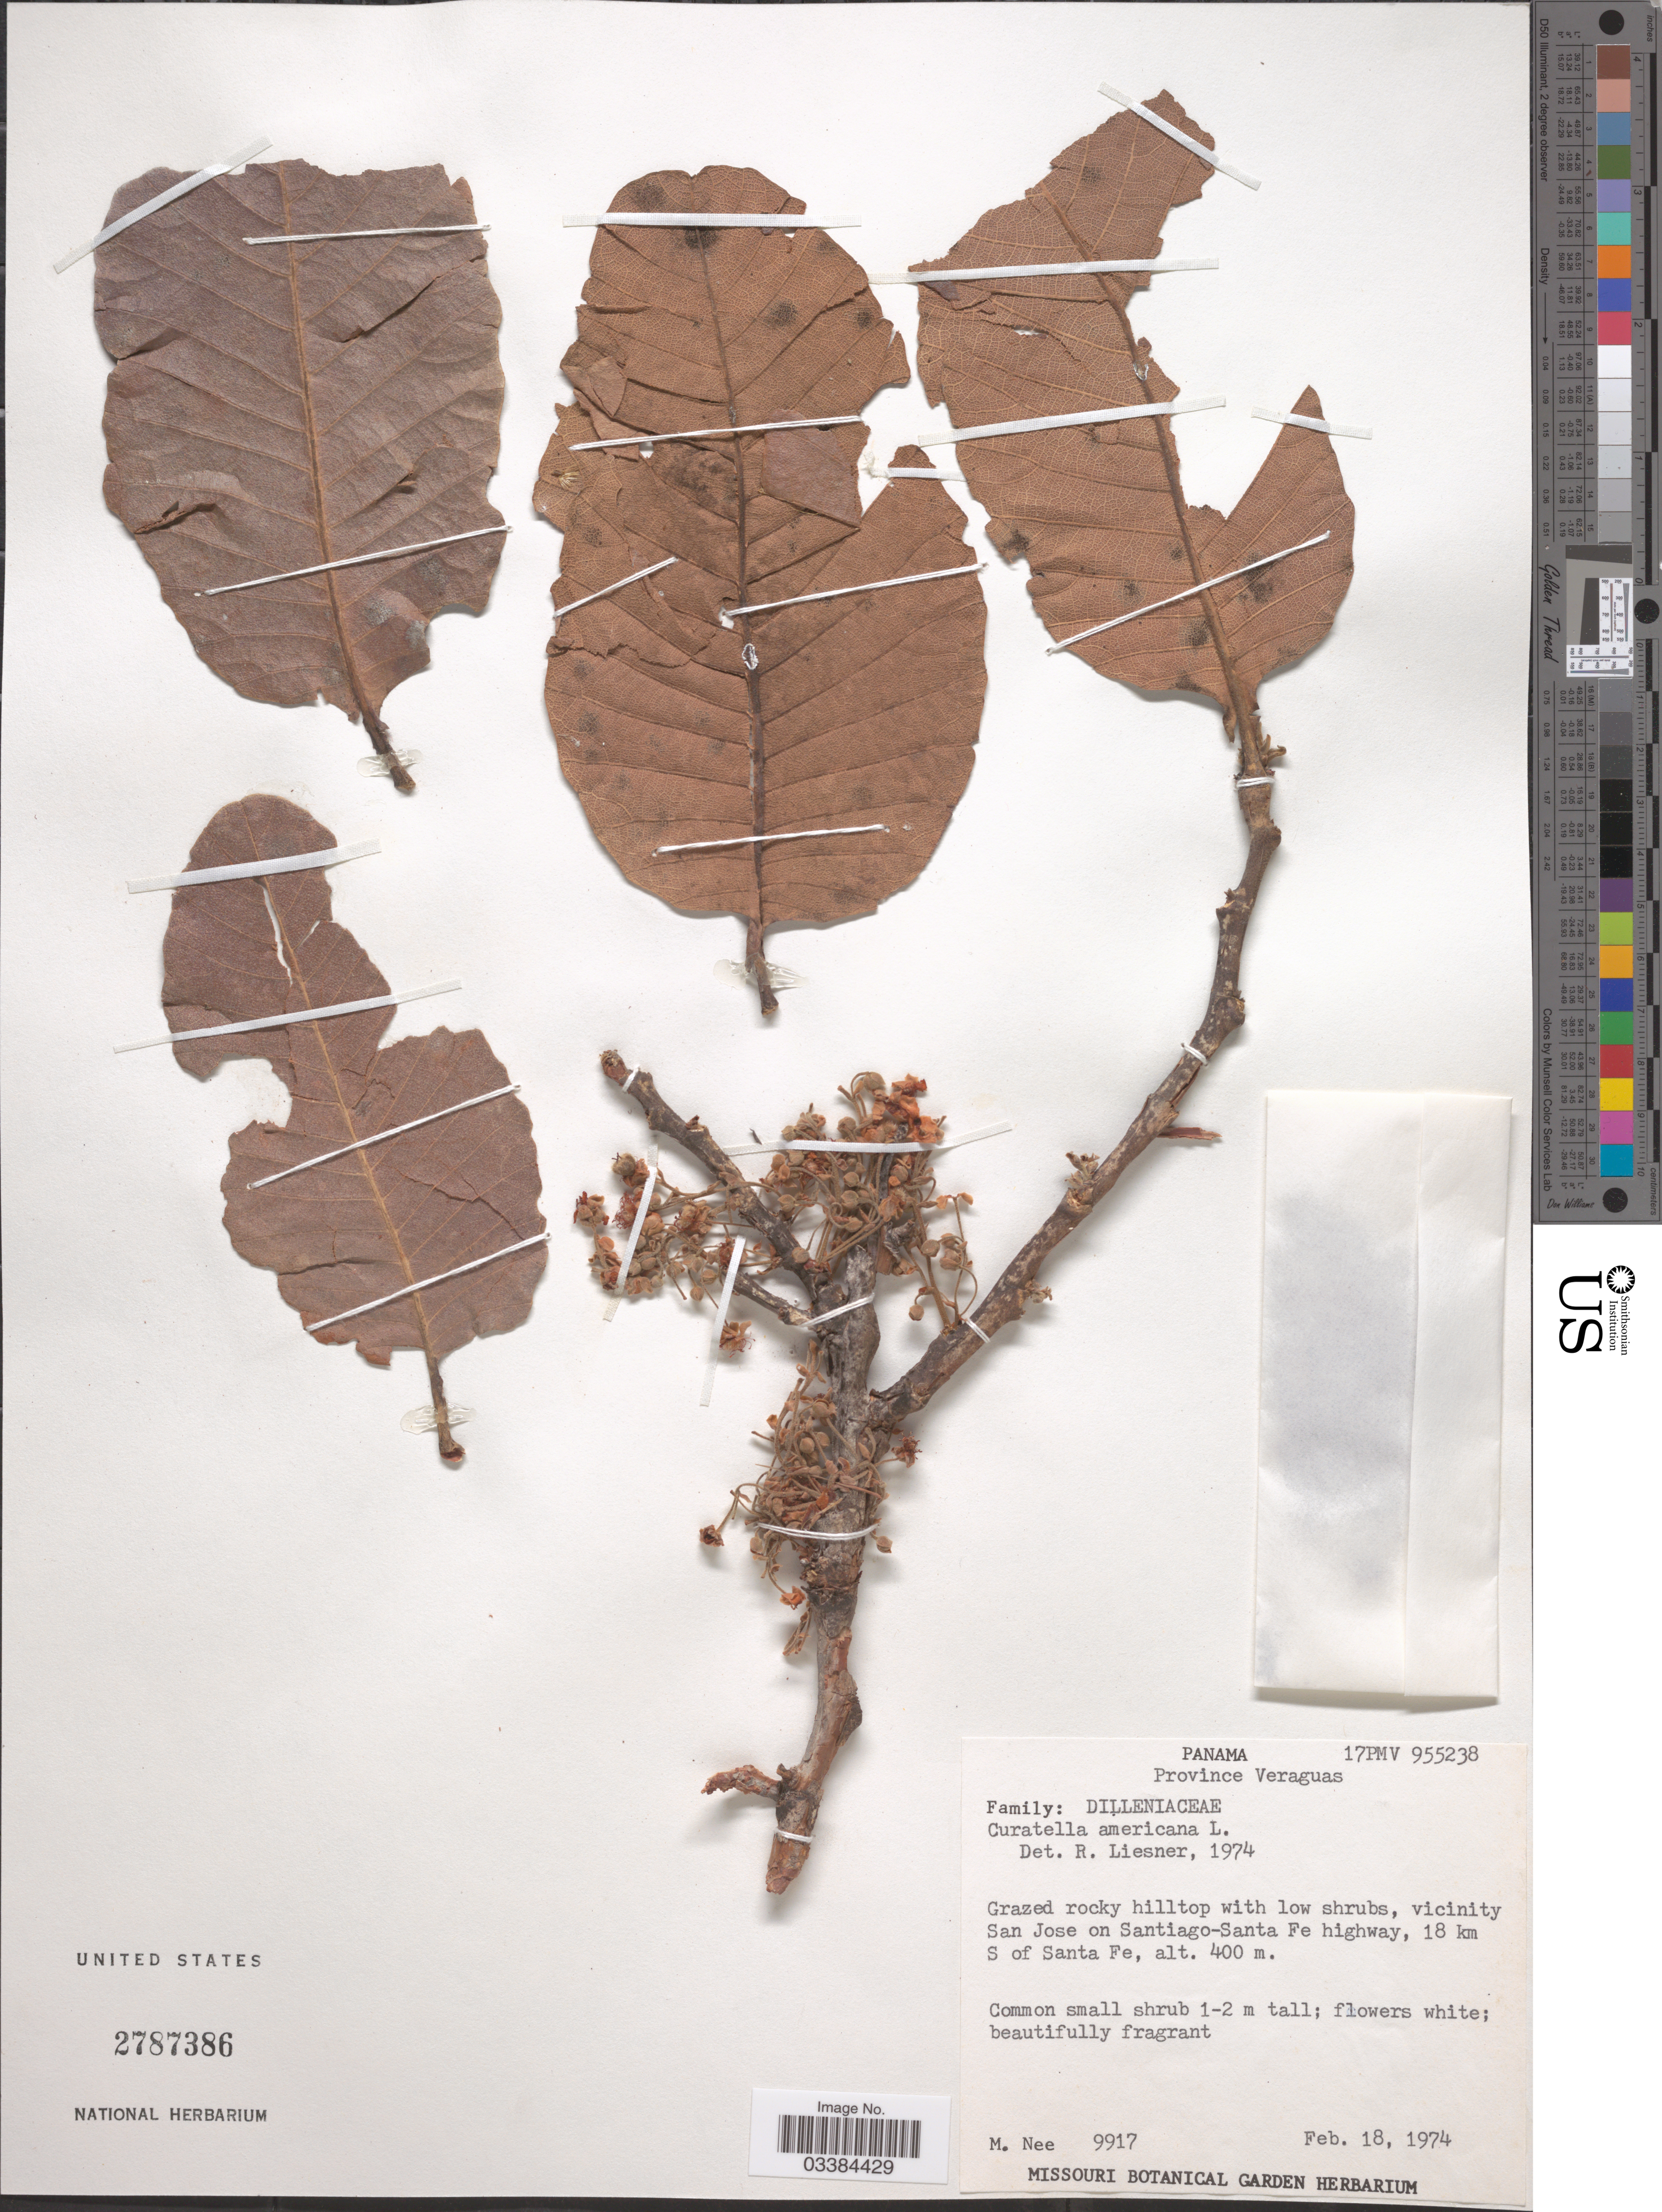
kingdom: Plantae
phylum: Tracheophyta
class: Magnoliopsida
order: Dilleniales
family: Dilleniaceae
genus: Curatella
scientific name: Curatella americana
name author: L.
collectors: M. Nee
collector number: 9917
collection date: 1974-02-18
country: Panama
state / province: Veraguas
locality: Grazed rocky hilltop with low shrubs, vicinity San Jose on Santiago-Santa Fe highway, 18 km S of Santa Fe.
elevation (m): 400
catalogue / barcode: US 2787386